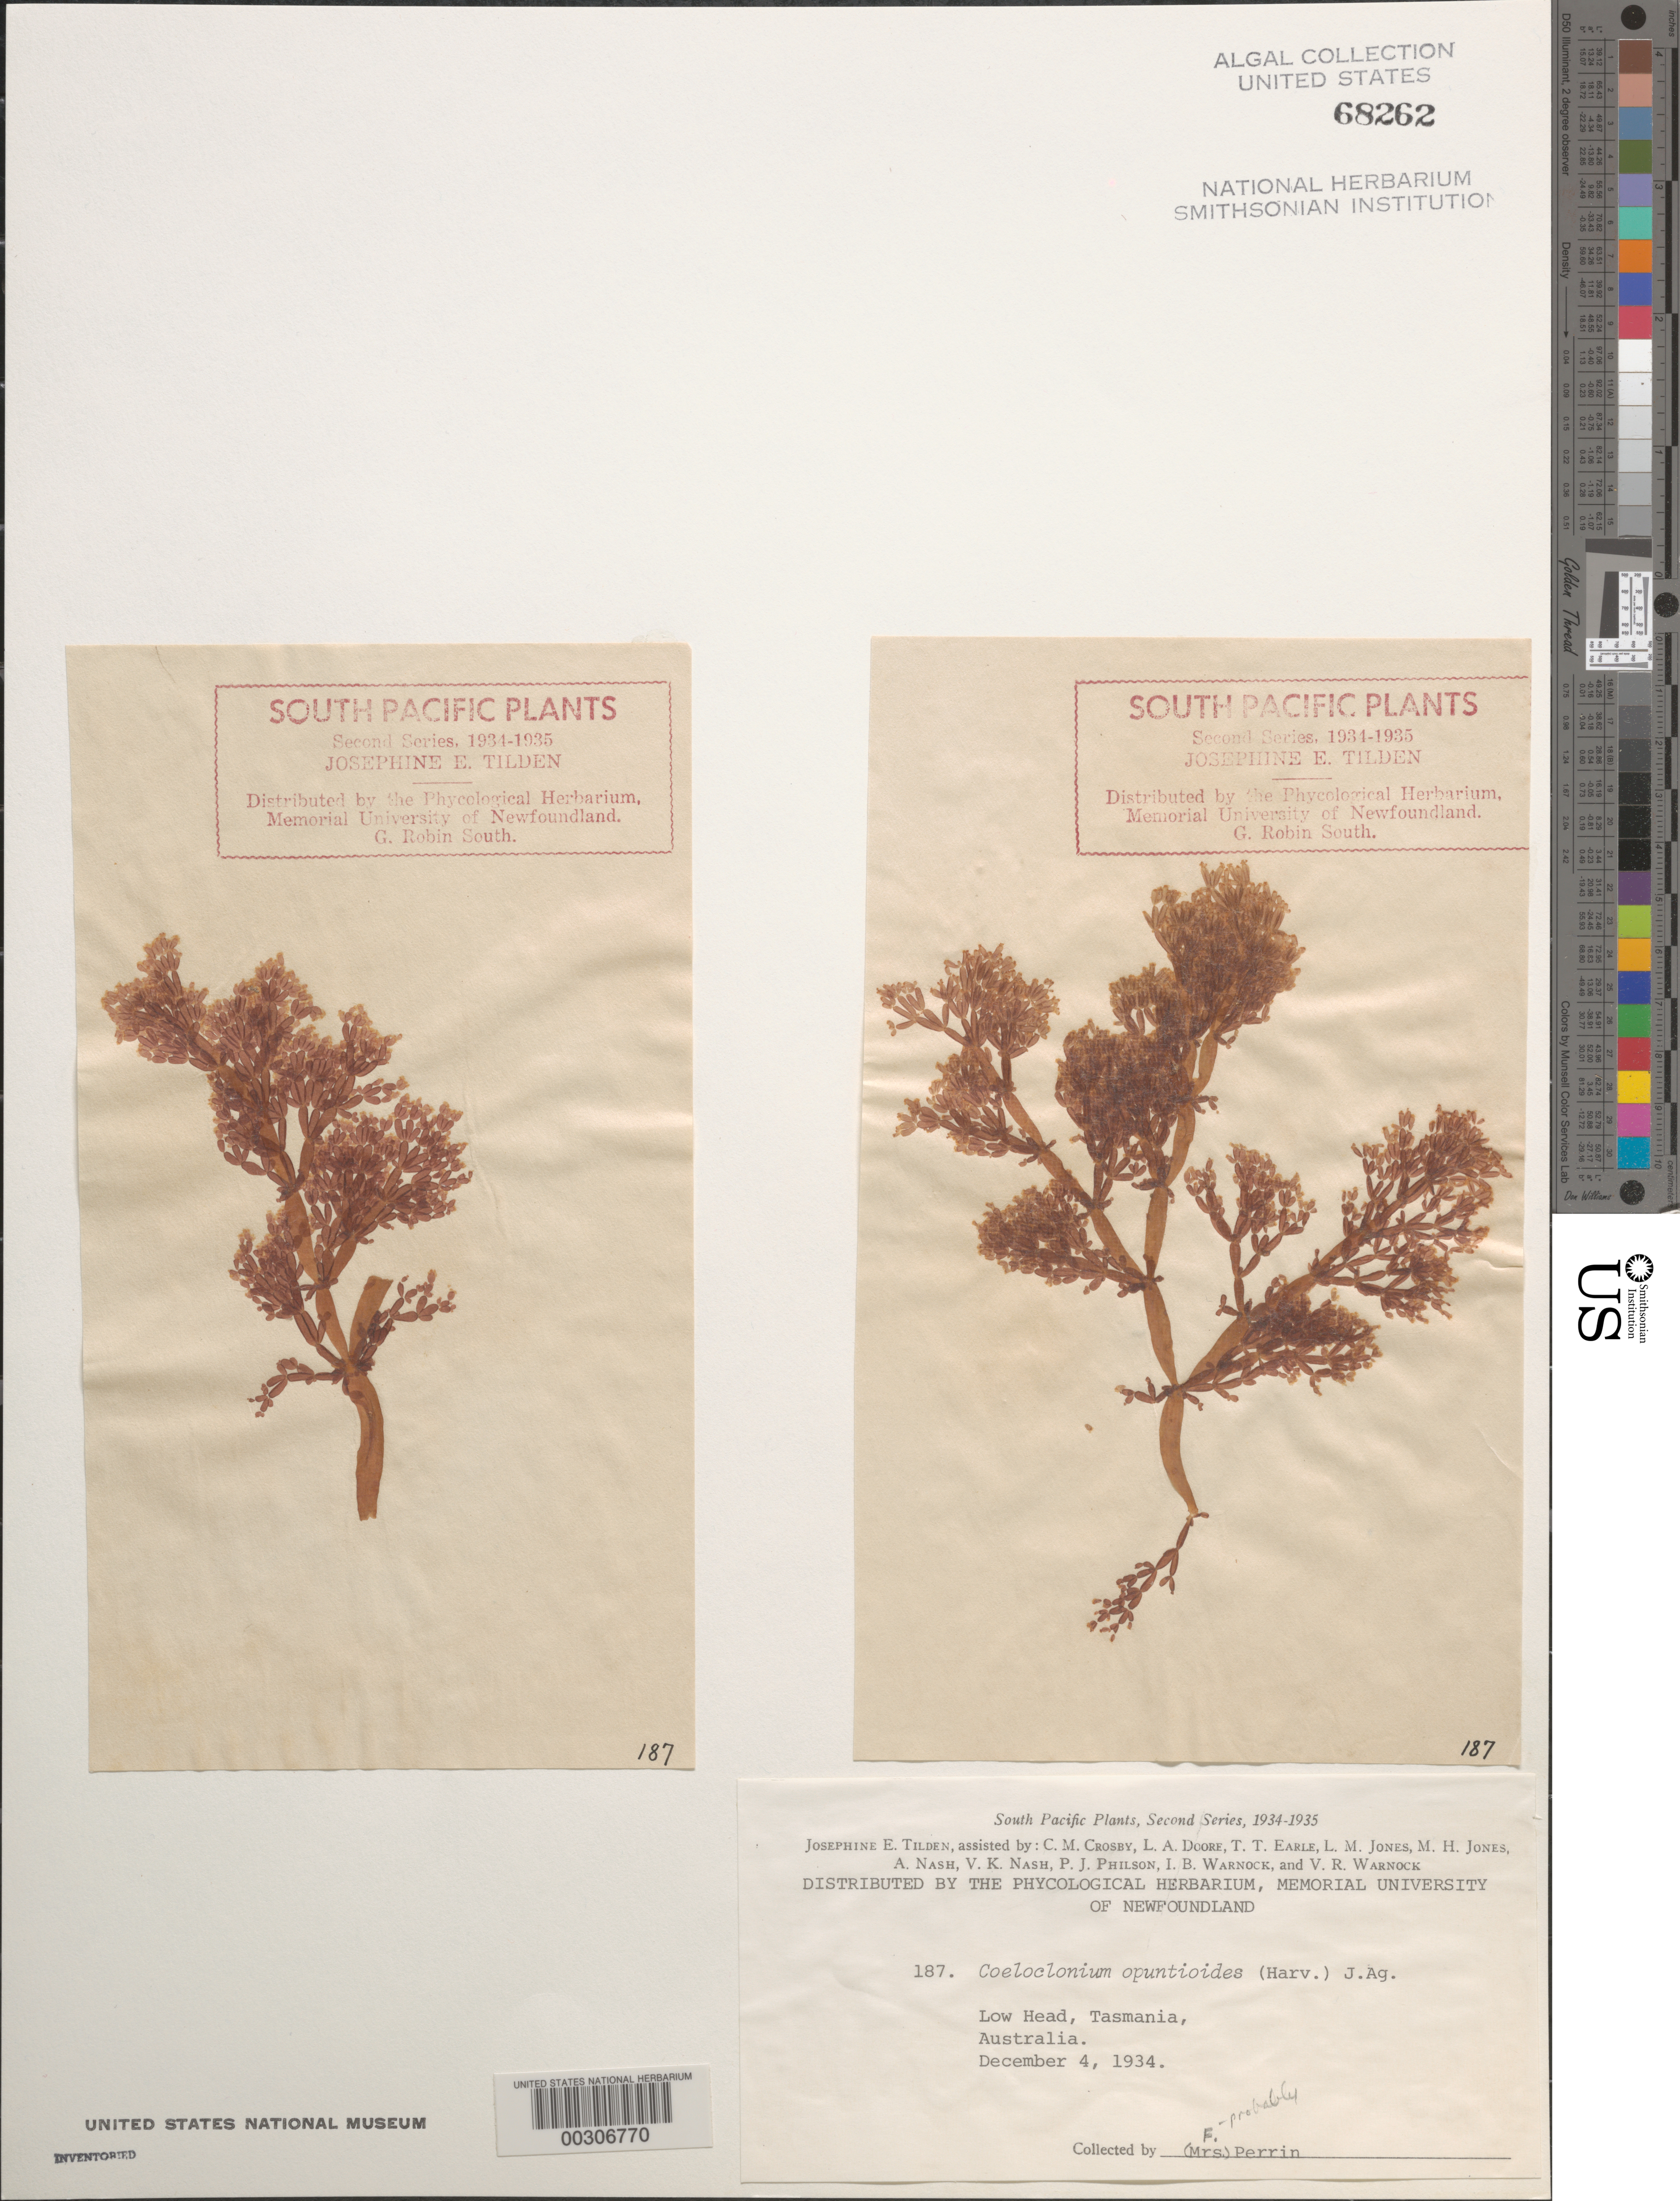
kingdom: Plantae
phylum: Rhodophyta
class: Florideophyceae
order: Ceramiales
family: Rhodomelaceae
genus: Coeloclonium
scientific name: Coeloclonium opuntioides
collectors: F. Perrin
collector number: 187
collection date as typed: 04 Dec 1934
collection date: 1934-12-04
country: Australia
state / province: Tasmania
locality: Low Head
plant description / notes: Tilden, South Pacific Plants, Second Series, 1934-1935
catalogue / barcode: US 68262